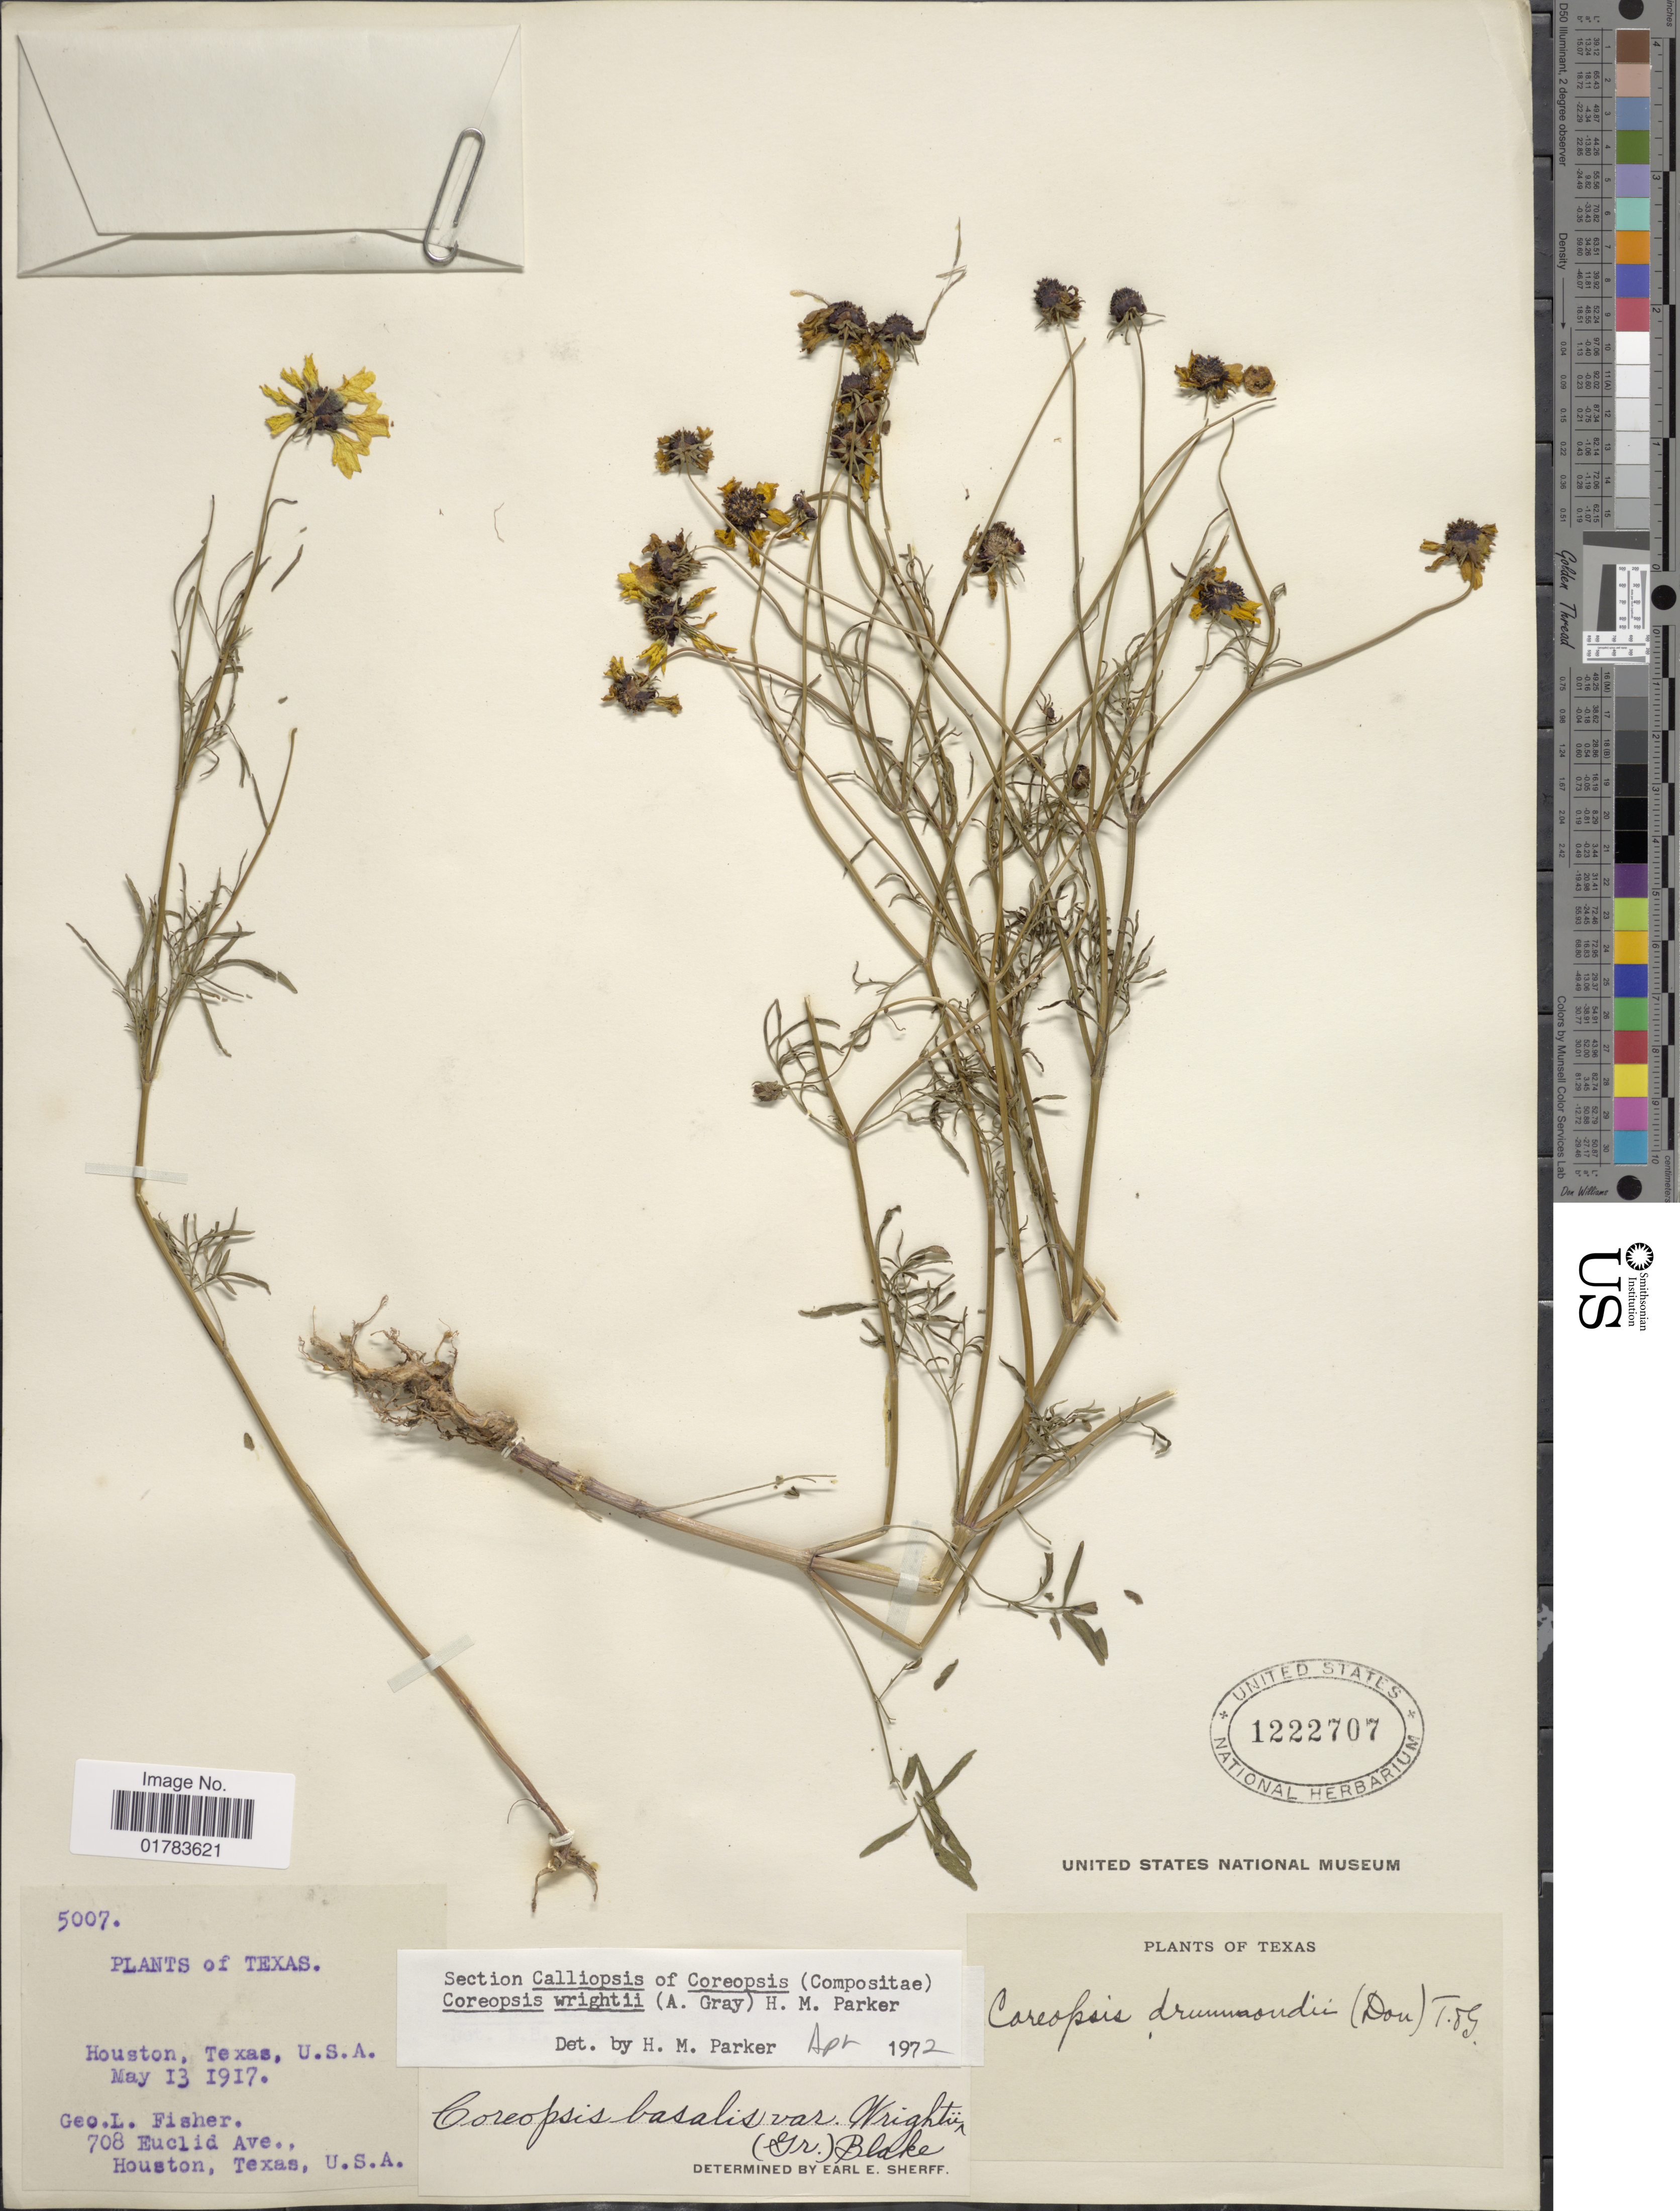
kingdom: Plantae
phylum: Tracheophyta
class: Magnoliopsida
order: Asterales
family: Asteraceae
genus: Coreopsis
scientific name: Coreopsis wrightii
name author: (A. Gray) Parker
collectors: G. L. Fisher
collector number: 5007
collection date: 1917-05-13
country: United States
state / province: Texas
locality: Houston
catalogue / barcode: US 1222707